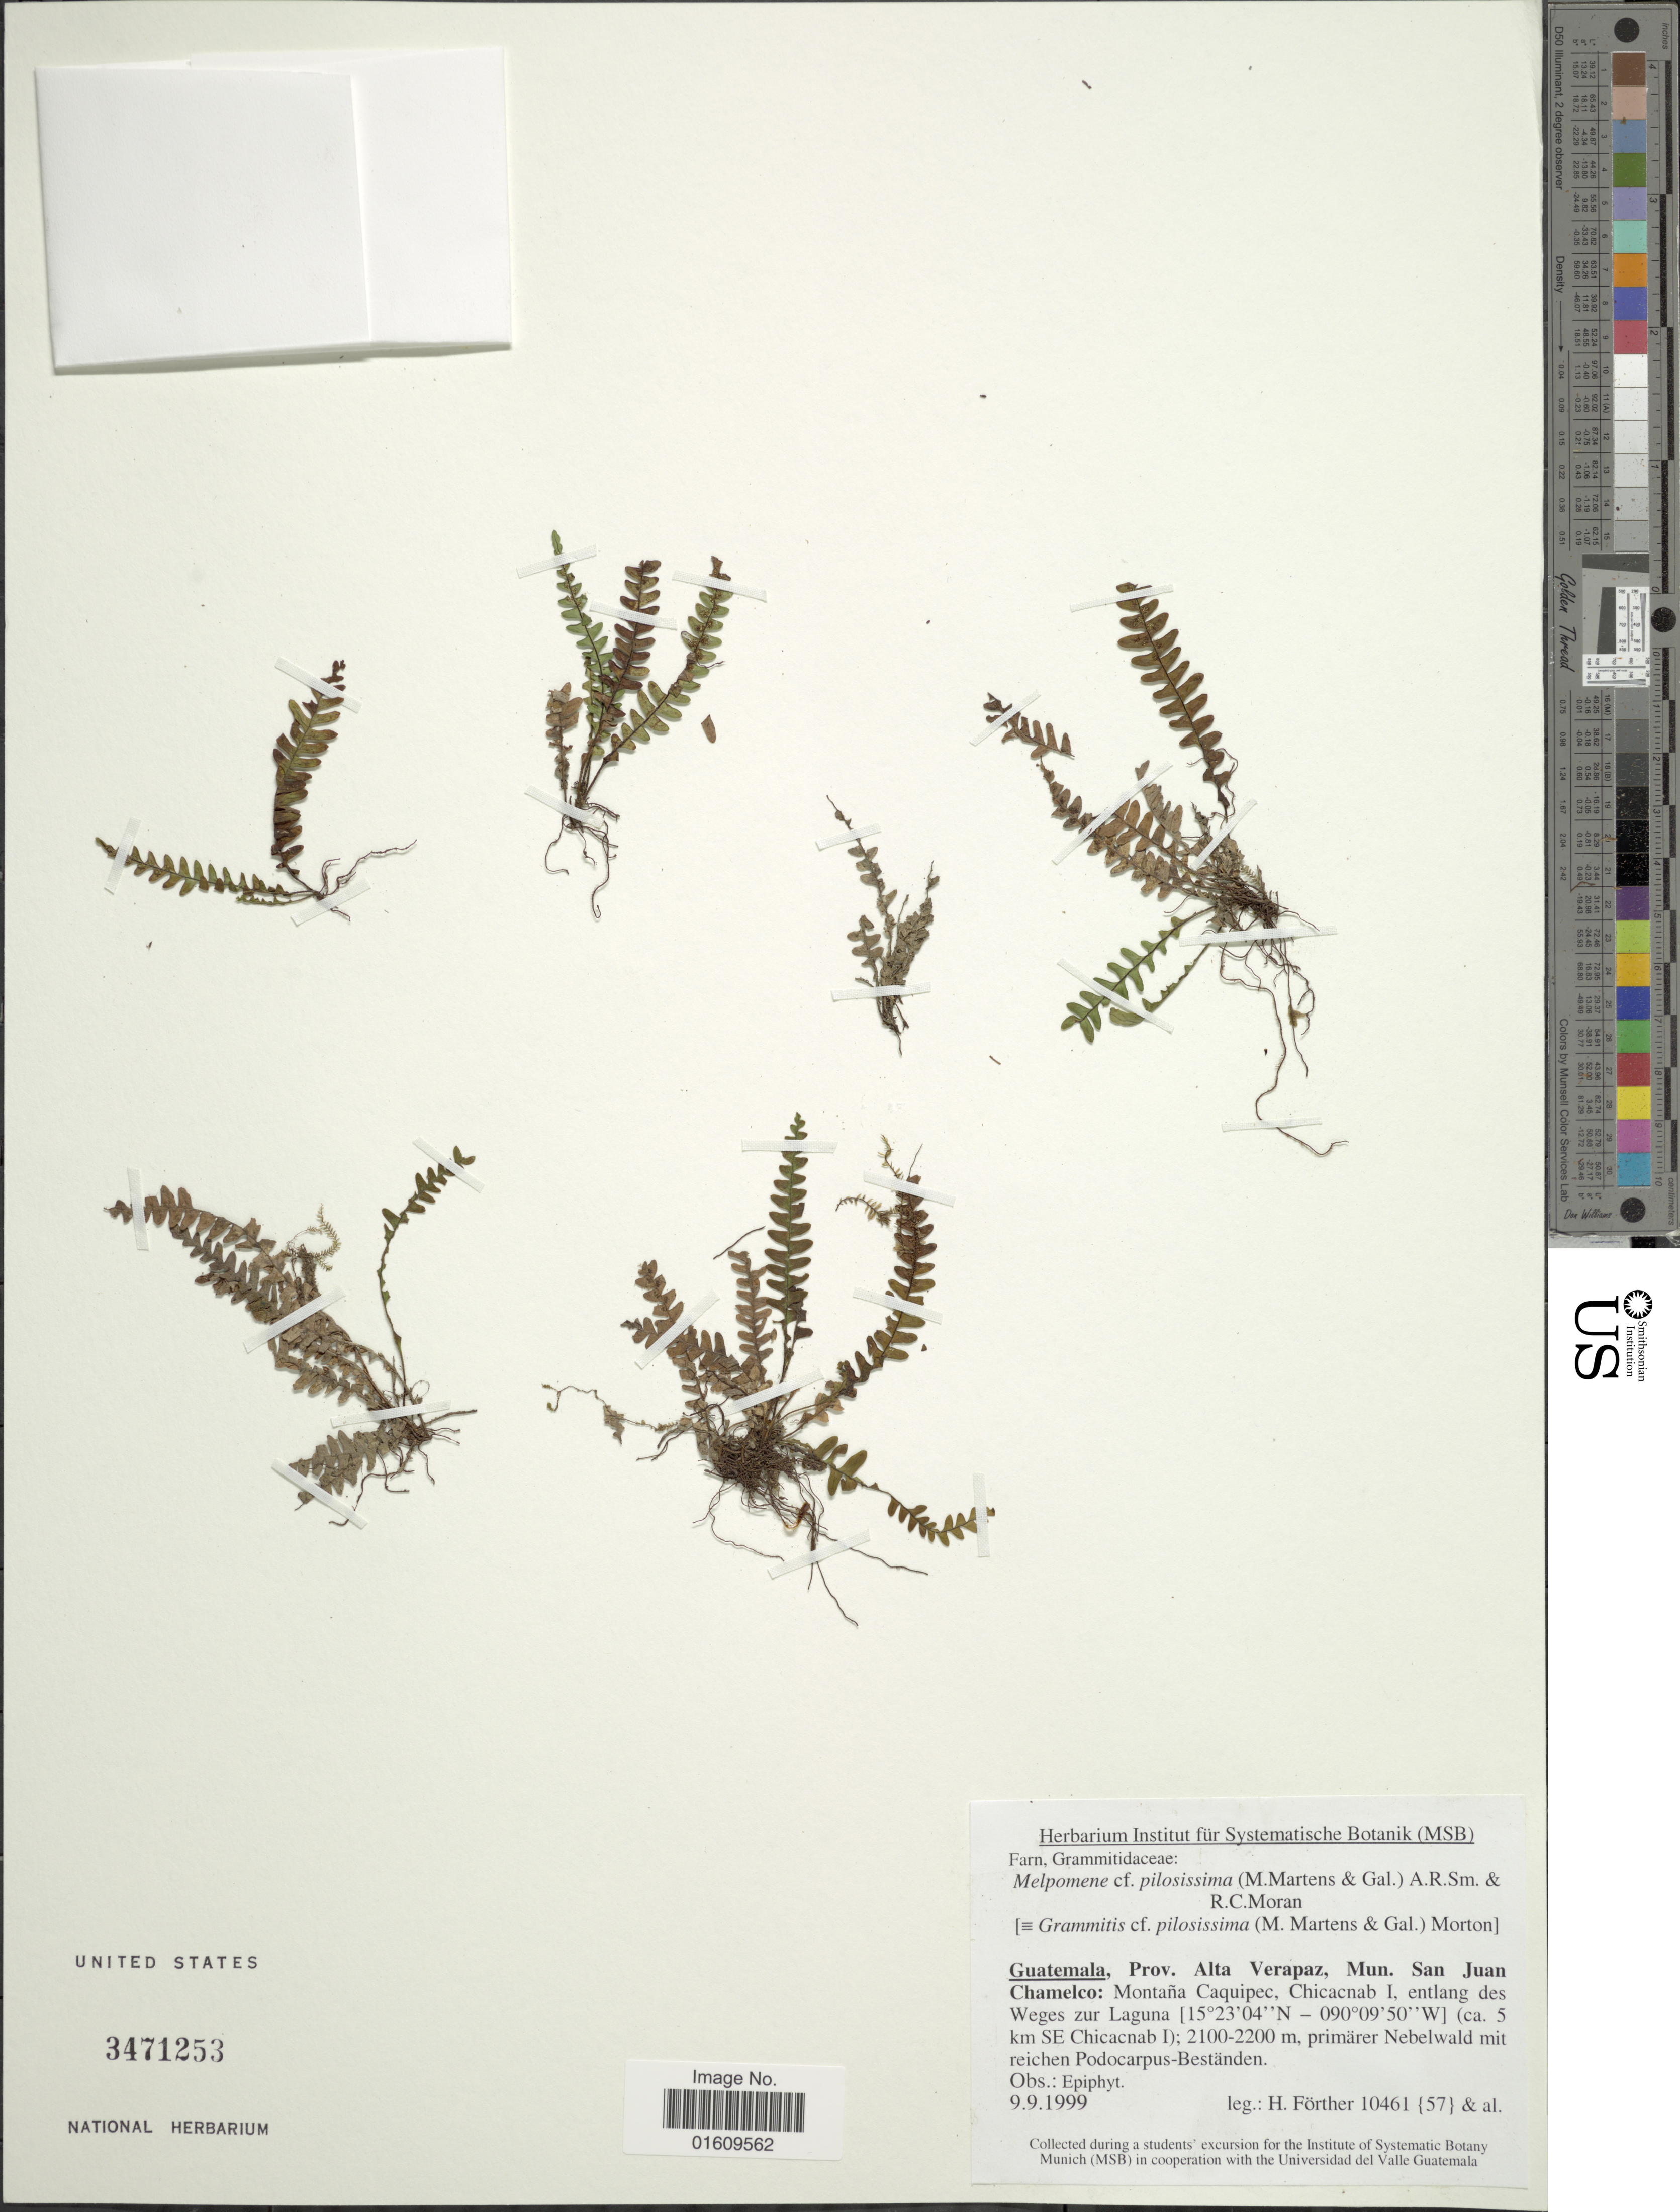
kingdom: Plantae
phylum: Tracheophyta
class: Polypodiopsida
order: Polypodiales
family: Polypodiaceae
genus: Melpomene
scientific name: Melpomene pilosissima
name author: (M. Martens & Galeotti) A.R. Sm. & R.C. Moran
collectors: H. Förther & et al.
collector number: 10461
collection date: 1999-09-09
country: Guatemala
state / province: Alta Verapaz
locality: Prov. Alta Verapaz, Mun San Juan Chamelco. Montana Caquipec, Chicacnab I, entlang des Weges zur Laguna, ( ca. 5 km SE Chicanab )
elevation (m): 2100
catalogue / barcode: US 3471253